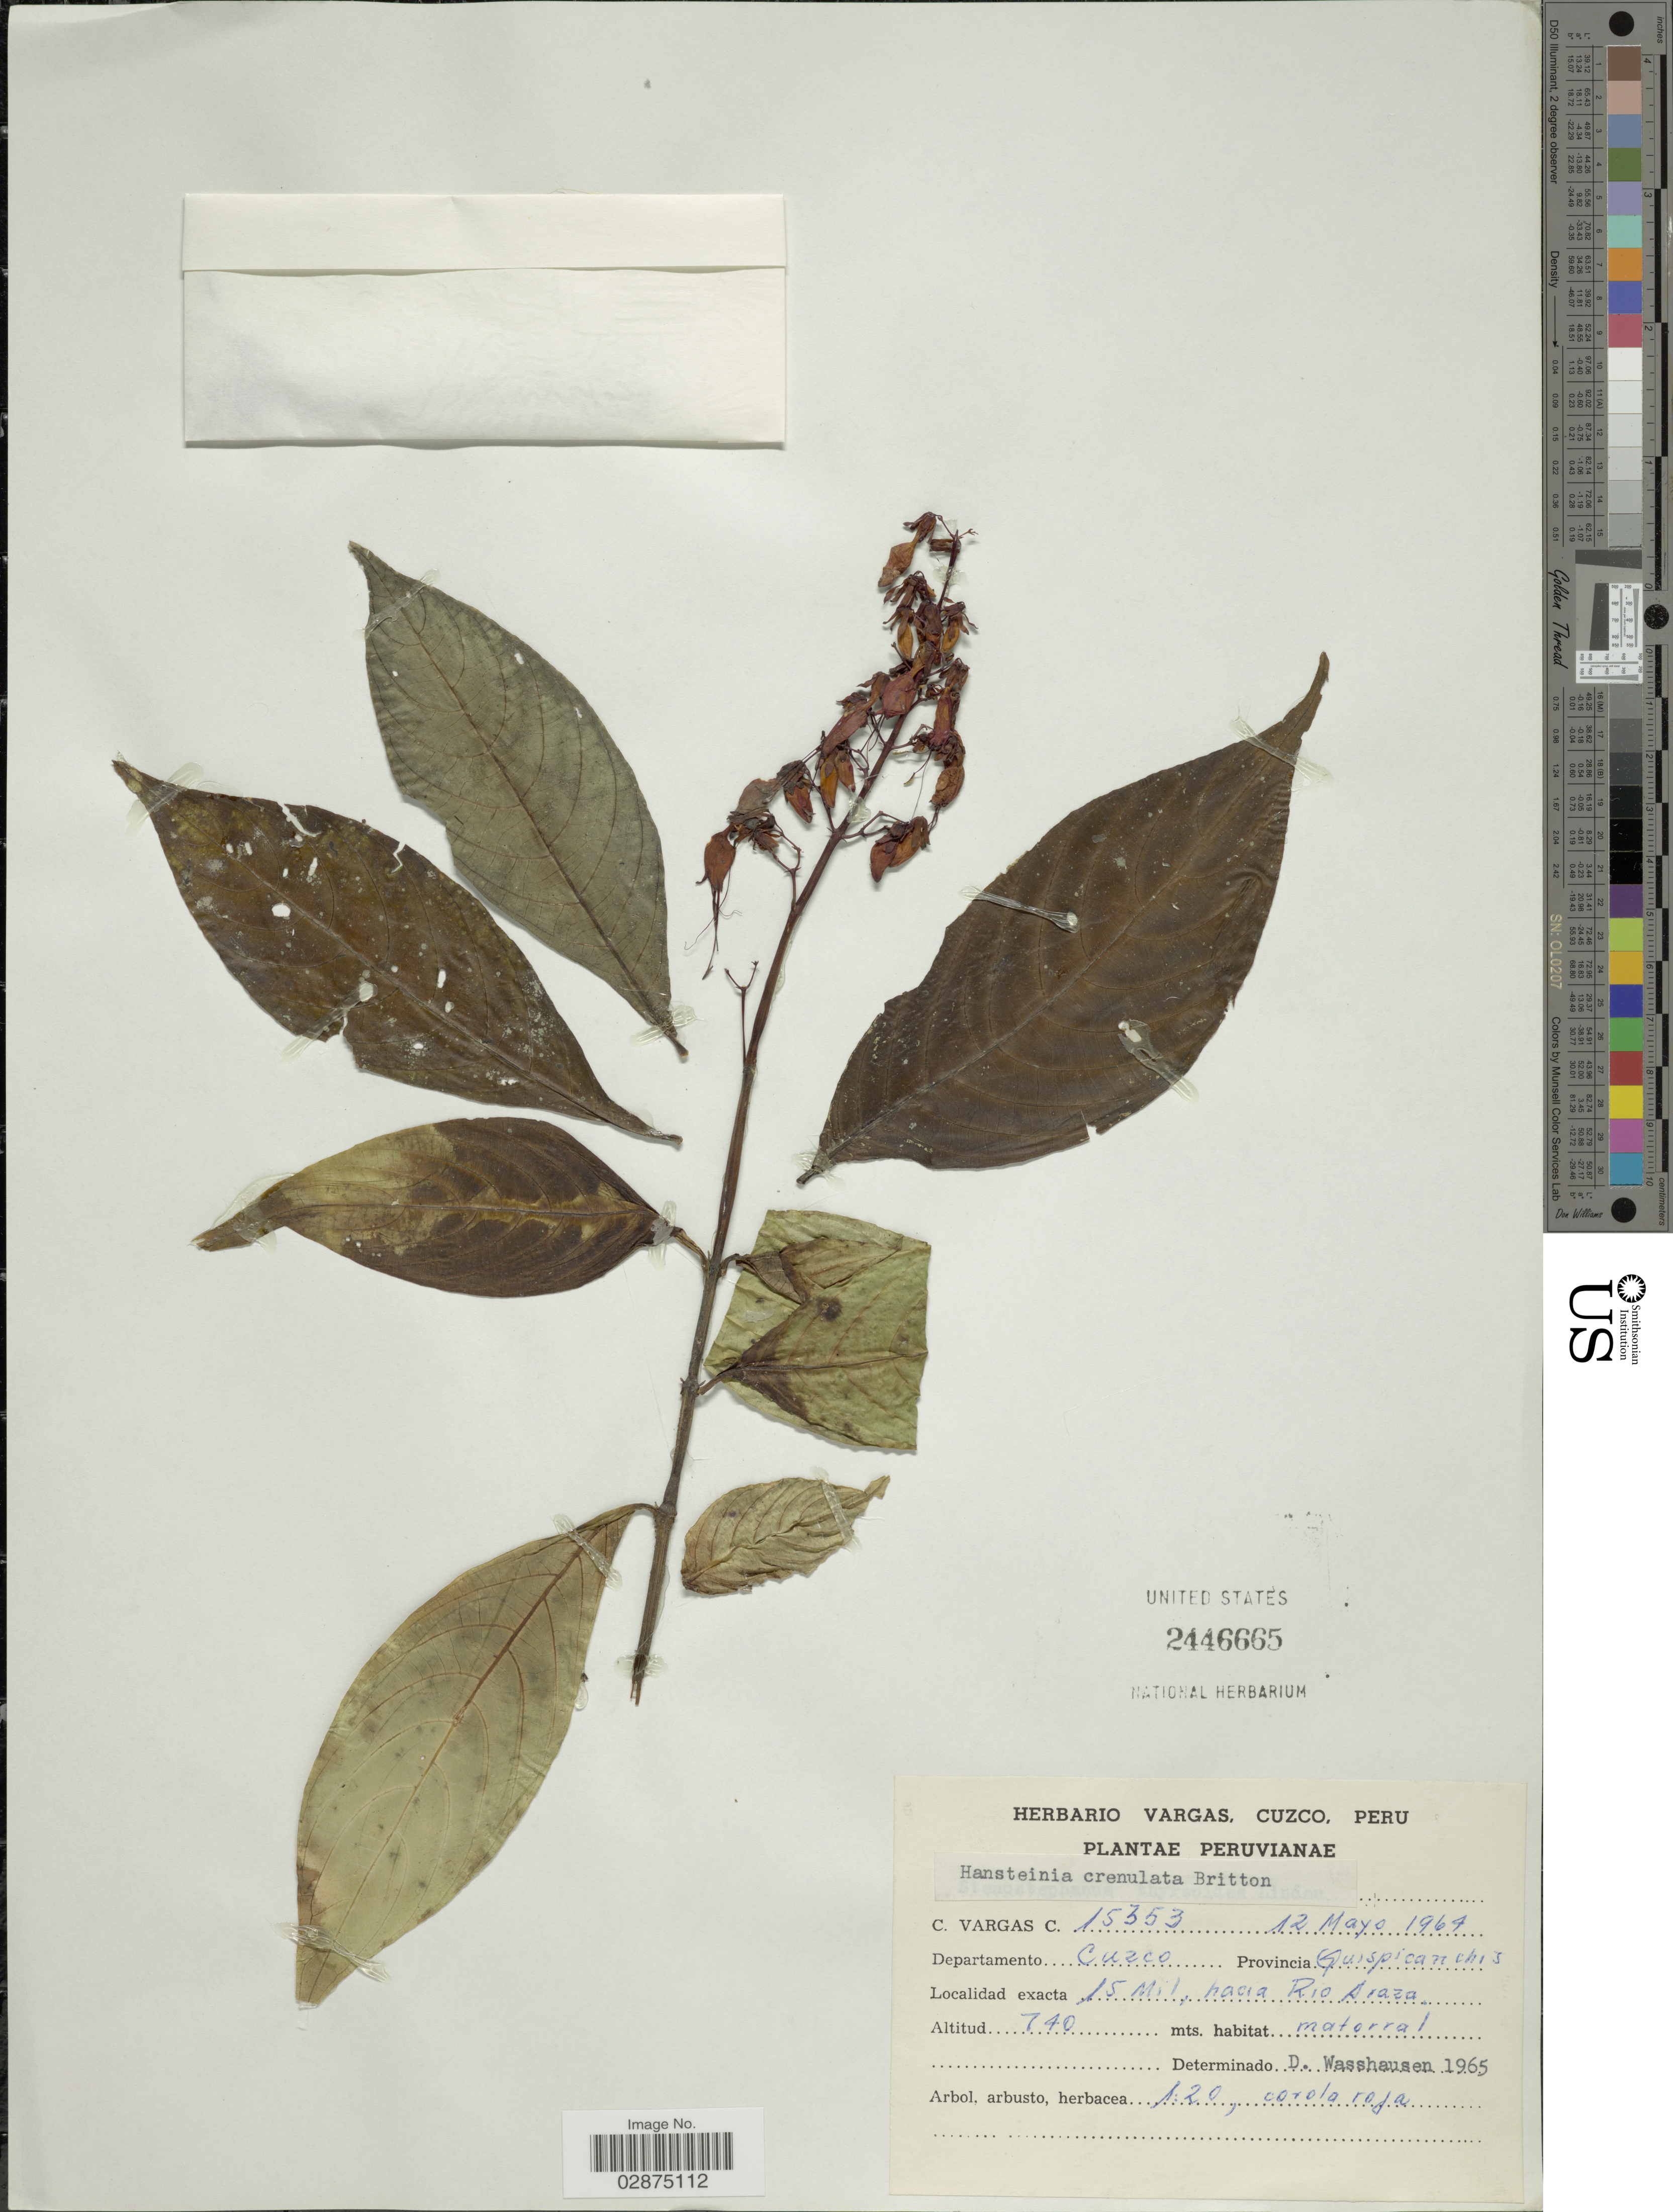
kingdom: Plantae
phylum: Tracheophyta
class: Magnoliopsida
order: Lamiales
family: Acanthaceae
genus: Hansteinia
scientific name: Hansteinia crenulata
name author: Britton ex Rusby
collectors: C. Vargas Calderón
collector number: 15353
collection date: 1964-05-12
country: Peru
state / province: Cusco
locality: Departamento Cuzco. Provincia Quispicanchis. 15 Mil, hacia Rio Siaza.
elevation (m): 740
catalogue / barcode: US 2446665